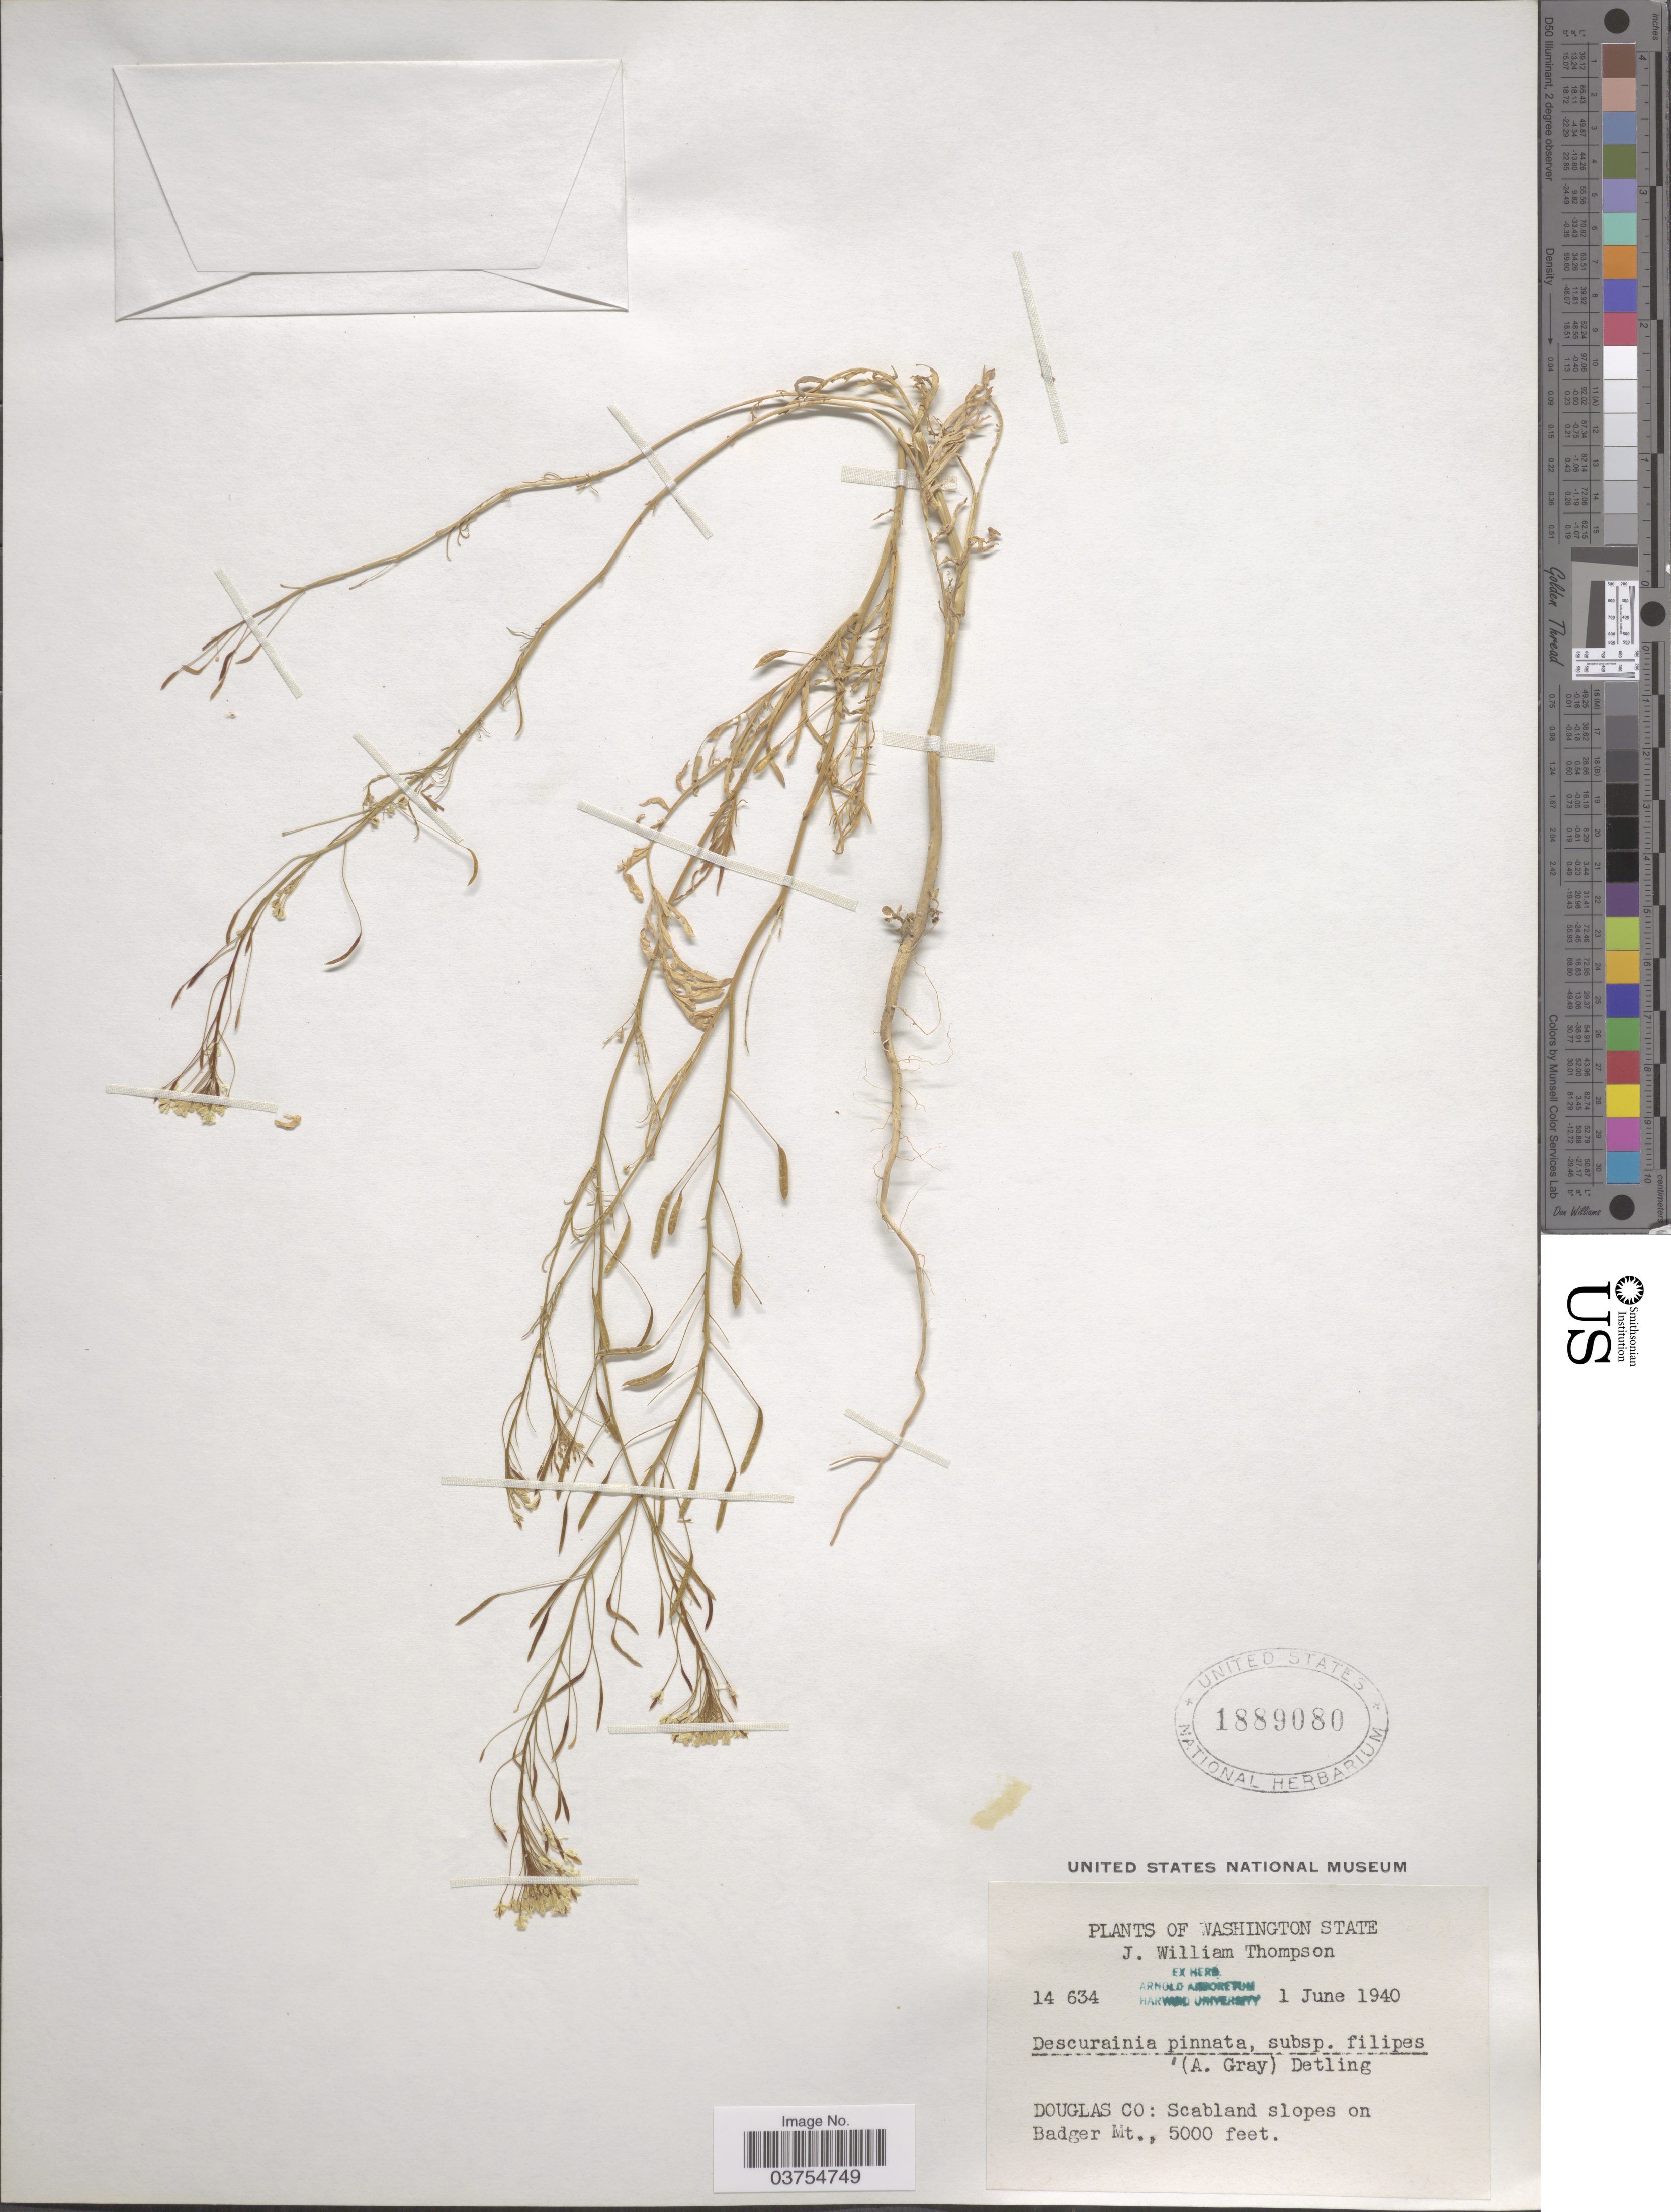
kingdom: Plantae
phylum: Tracheophyta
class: Magnoliopsida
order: Brassicales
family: Brassicaceae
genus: Descurainia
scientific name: Descurainia pinnata subsp. filipes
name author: (A. Gray) Detling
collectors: J. W. Thompson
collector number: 14634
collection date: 1940-06-01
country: United States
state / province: Washington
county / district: Douglas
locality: Washington State. Douglas Co: Scabland slopes on Badger Mt.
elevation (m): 1524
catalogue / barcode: US 1889080